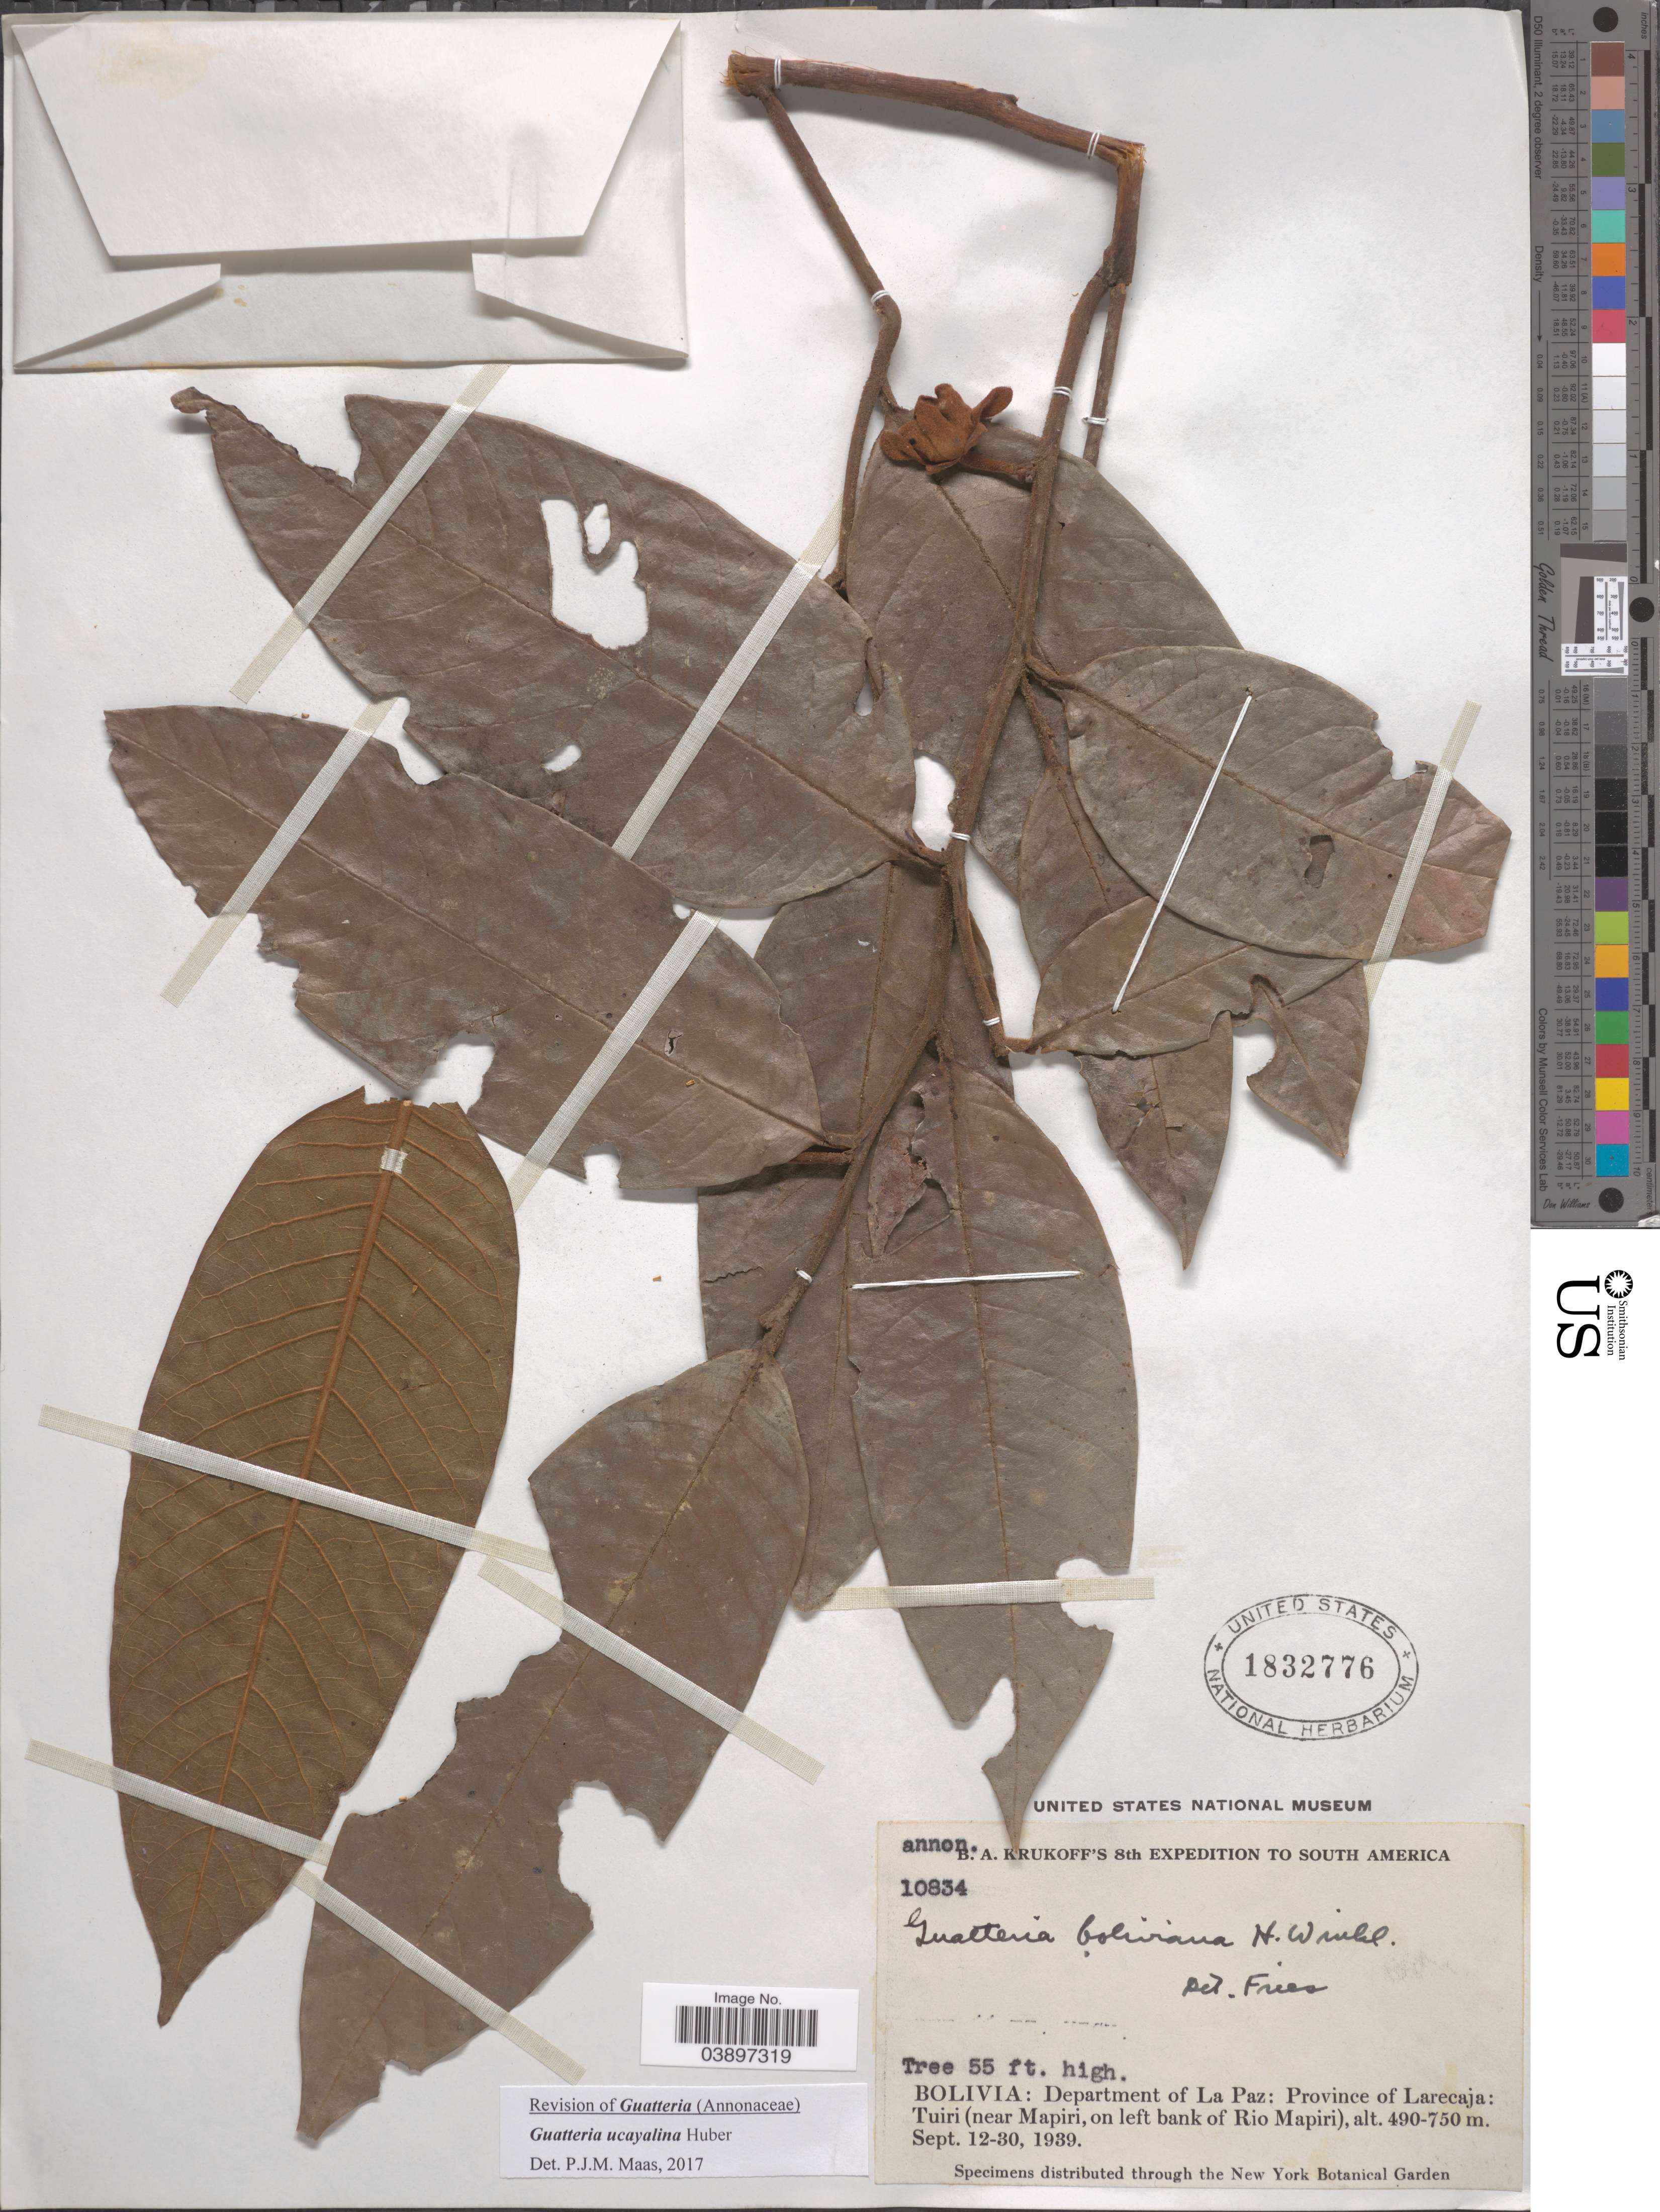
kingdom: Plantae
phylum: Tracheophyta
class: Magnoliopsida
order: Magnoliales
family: Annonaceae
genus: Guatteria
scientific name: Guatteria ucayalina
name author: Huber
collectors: B. A. Krukoff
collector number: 10834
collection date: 1939-09-12/1939-09-30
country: Bolivia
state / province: La Paz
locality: South America. Department of La Paz: Province of Larecaja: Tuiri (near Mapiri, on left bank of Rio Mapiri).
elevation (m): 490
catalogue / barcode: US 1832776